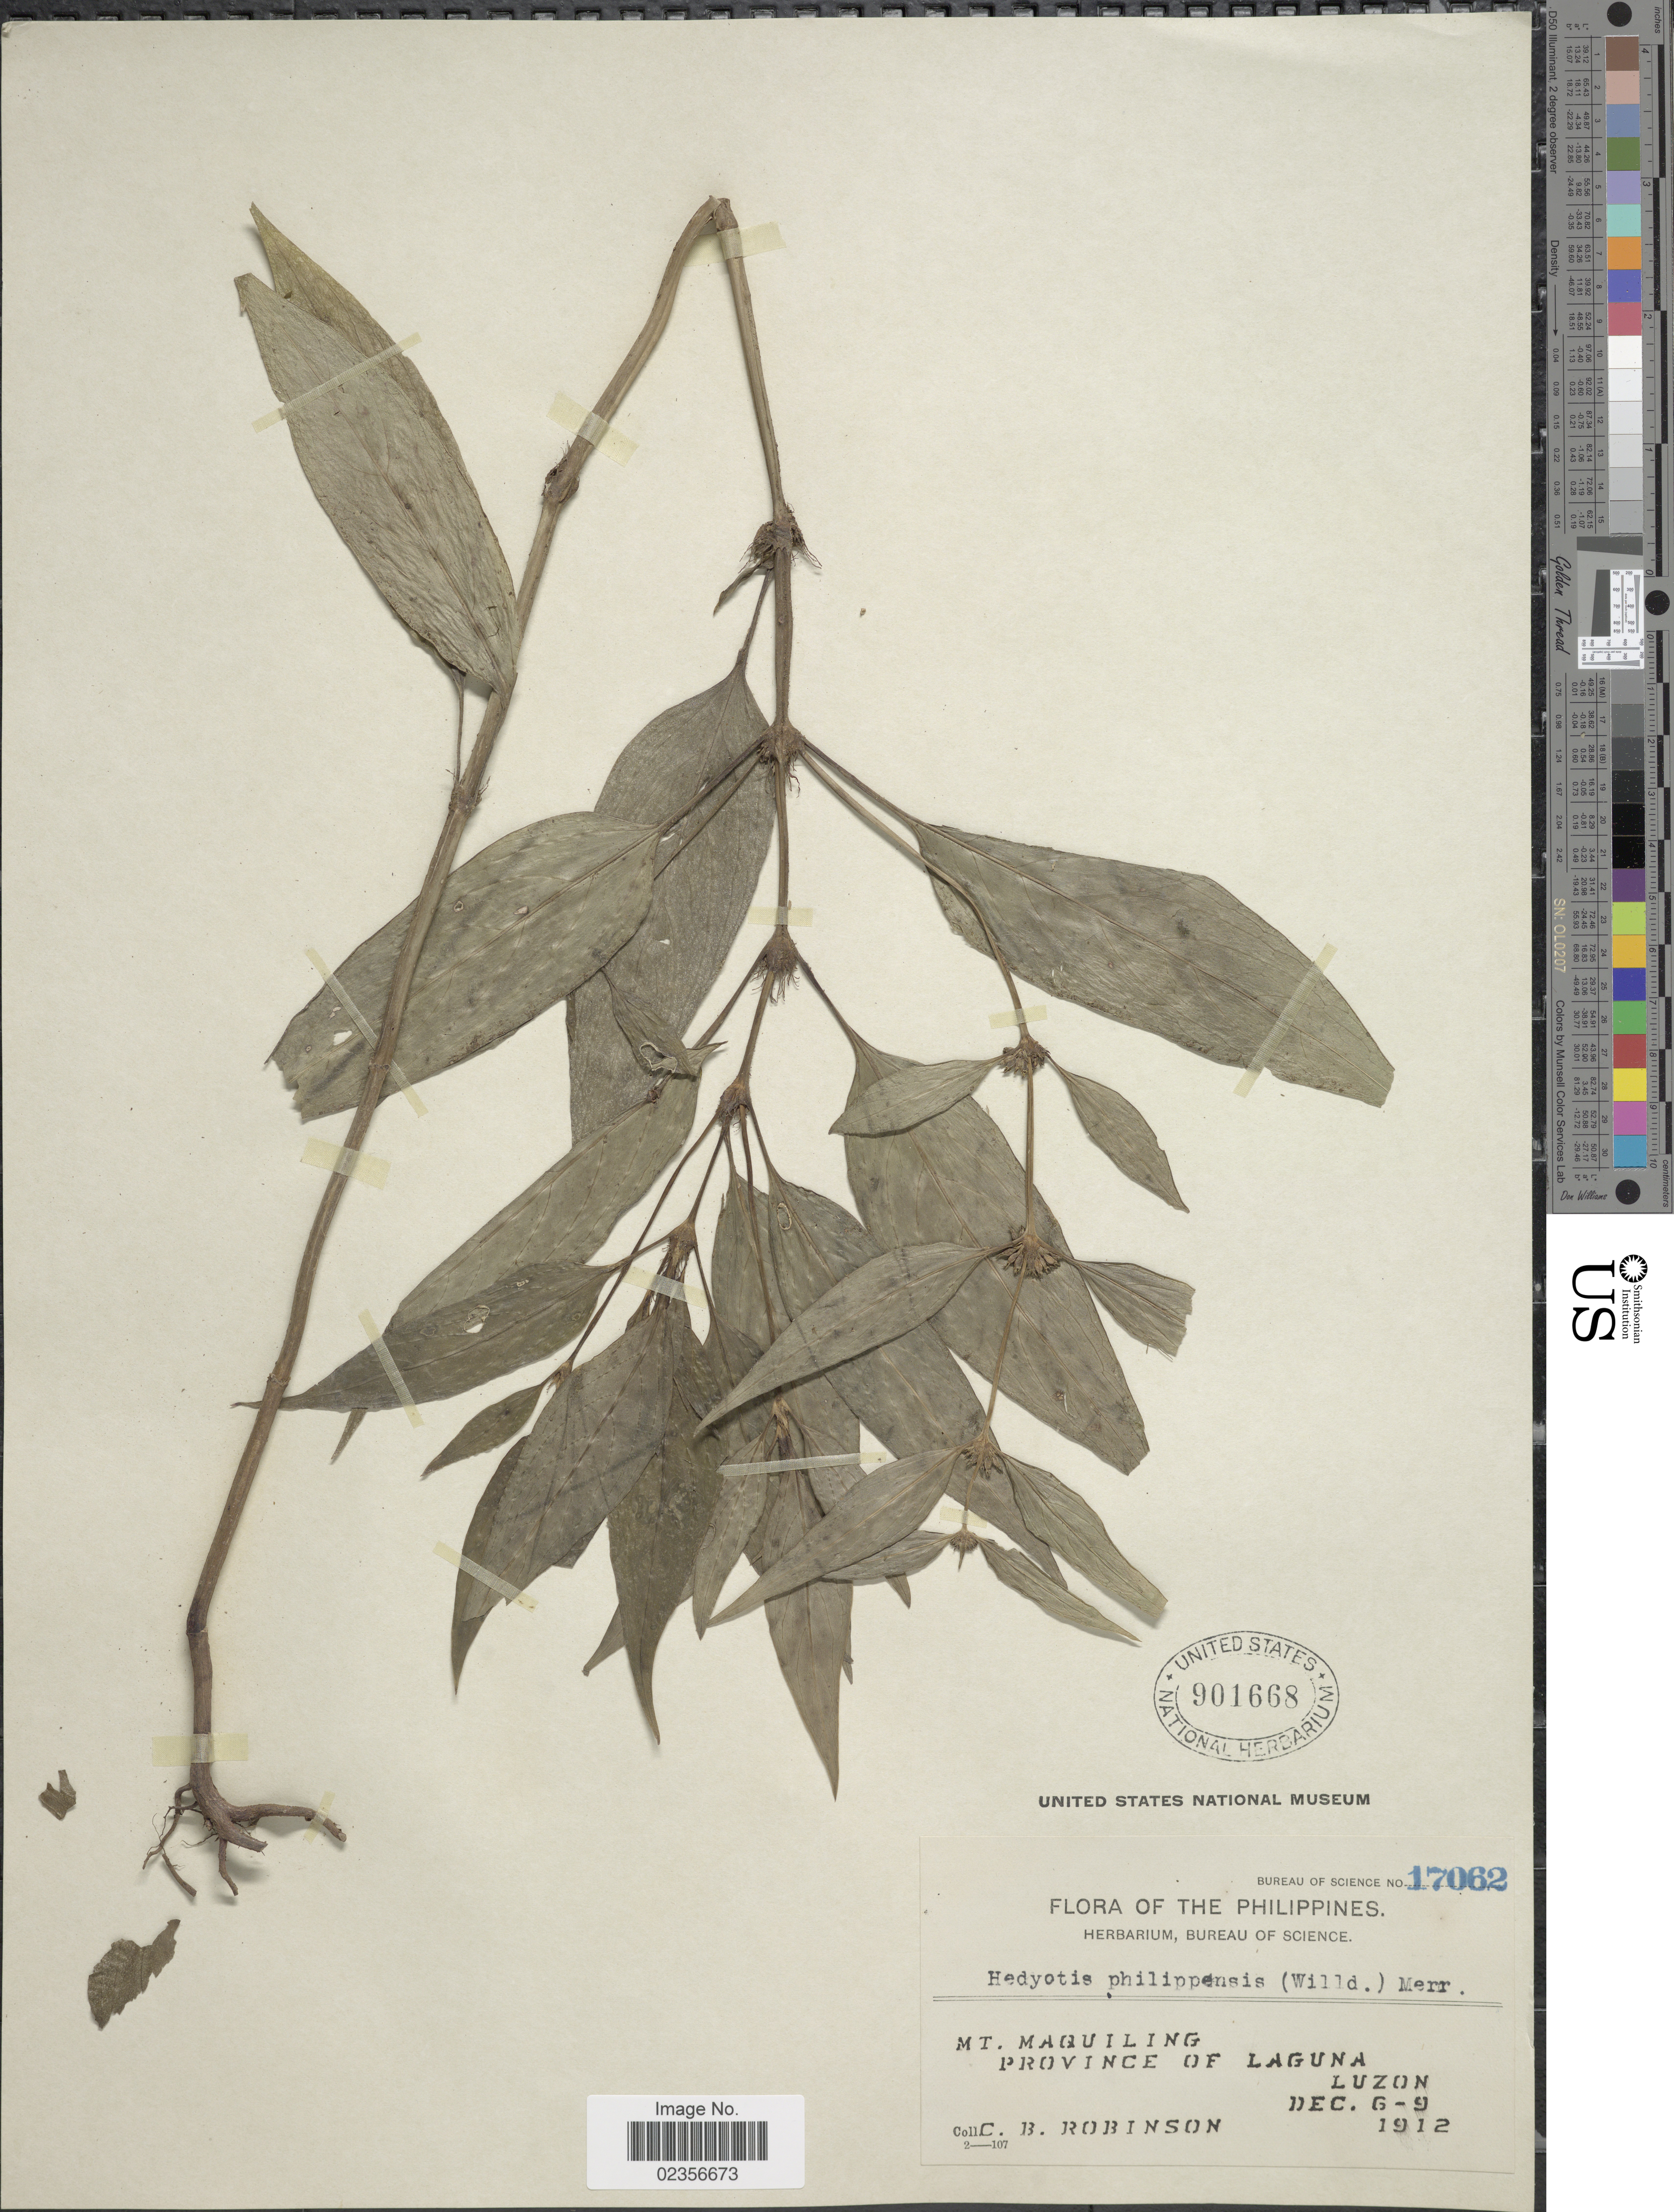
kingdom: Plantae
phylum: Tracheophyta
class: Magnoliopsida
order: Gentianales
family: Rubiaceae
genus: Hedyotis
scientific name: Hedyotis philippensis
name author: (Willd. ex Spreng.) Merr. ex C.B. Rob.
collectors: C. Robinson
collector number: Bureau of Science 17062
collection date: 1912-12-06/1912-12-09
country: Philippines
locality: Mt. Maquiling. Province of Laguna. Luzon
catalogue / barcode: US 901668